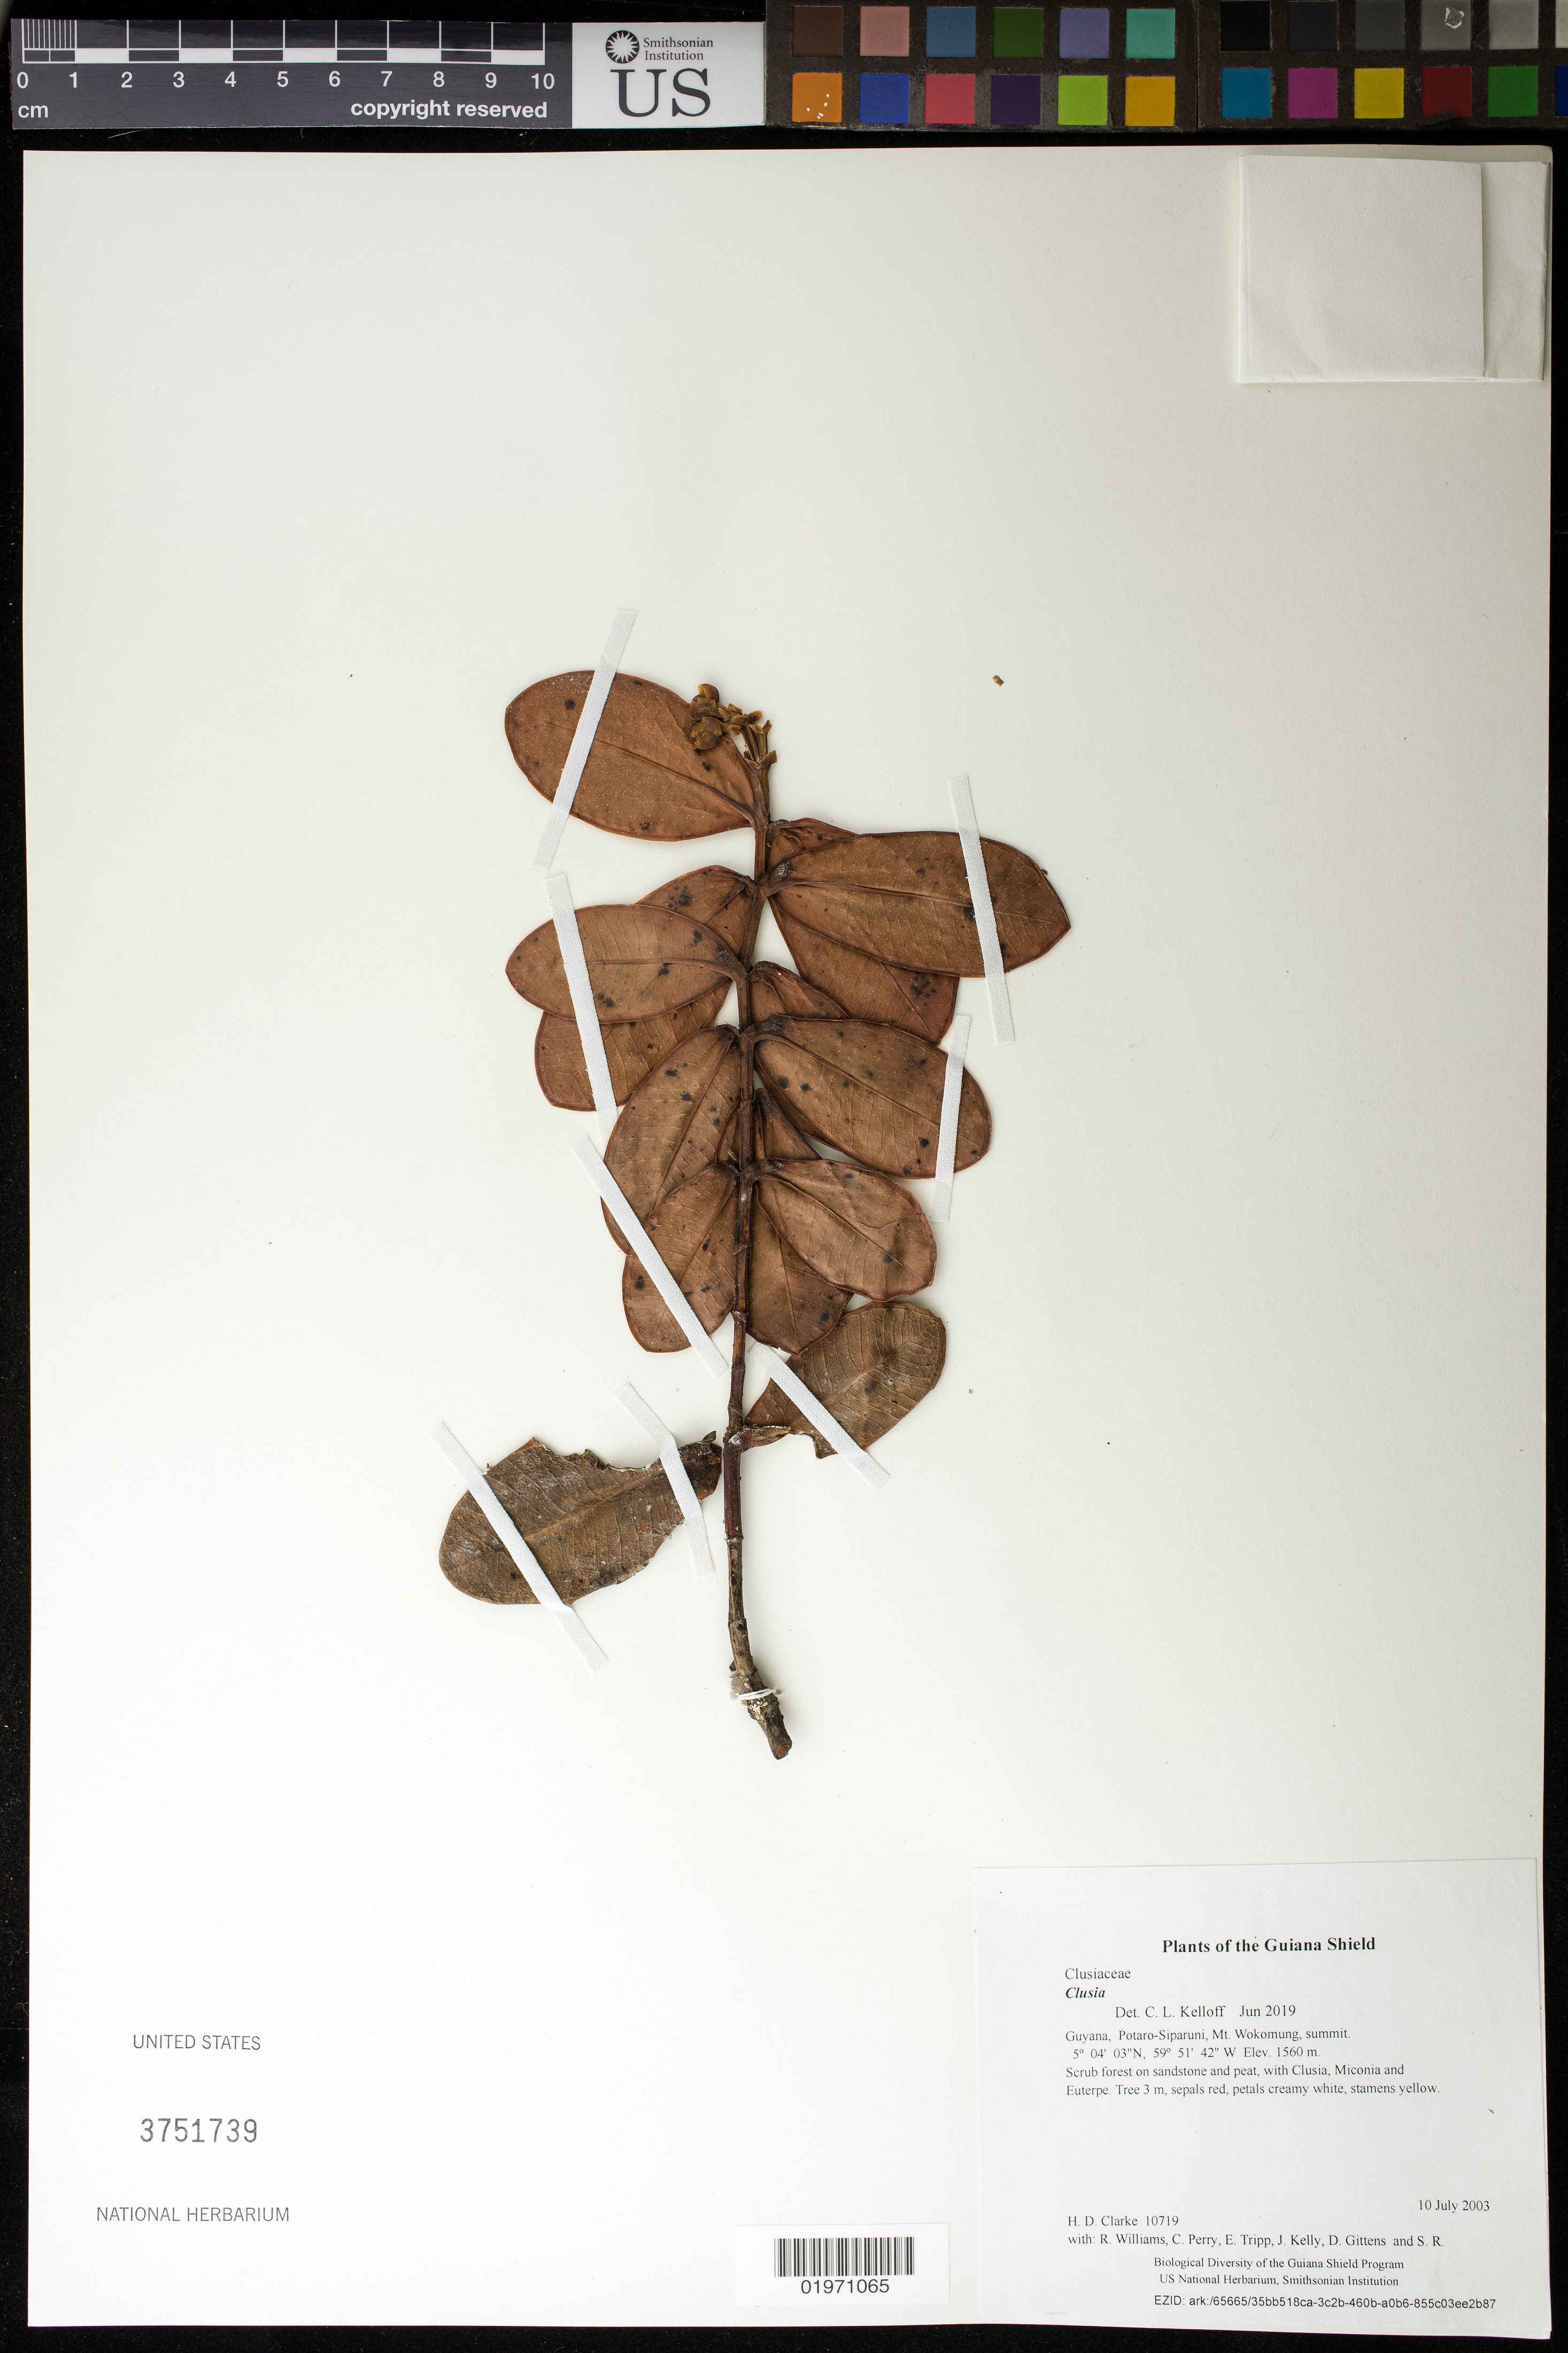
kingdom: Plantae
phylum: Tracheophyta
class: Magnoliopsida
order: Malpighiales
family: Clusiaceae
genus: Clusia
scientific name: Clusia sp.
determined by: Kelloff, C. L.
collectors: H. D. Clarke, R. Williams, C. Perry, E. Tripp, J. Kelly, D. Gittens & S. R. Stern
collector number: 10719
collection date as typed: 10 July 2003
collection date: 2003-07-10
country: Guyana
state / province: Potaro-Siparuni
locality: Mt. Wokomung, summit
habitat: Scrub forest on sandstone and peat, with Clusia, Miconia and Euterpe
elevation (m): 1560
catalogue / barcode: US 3751739